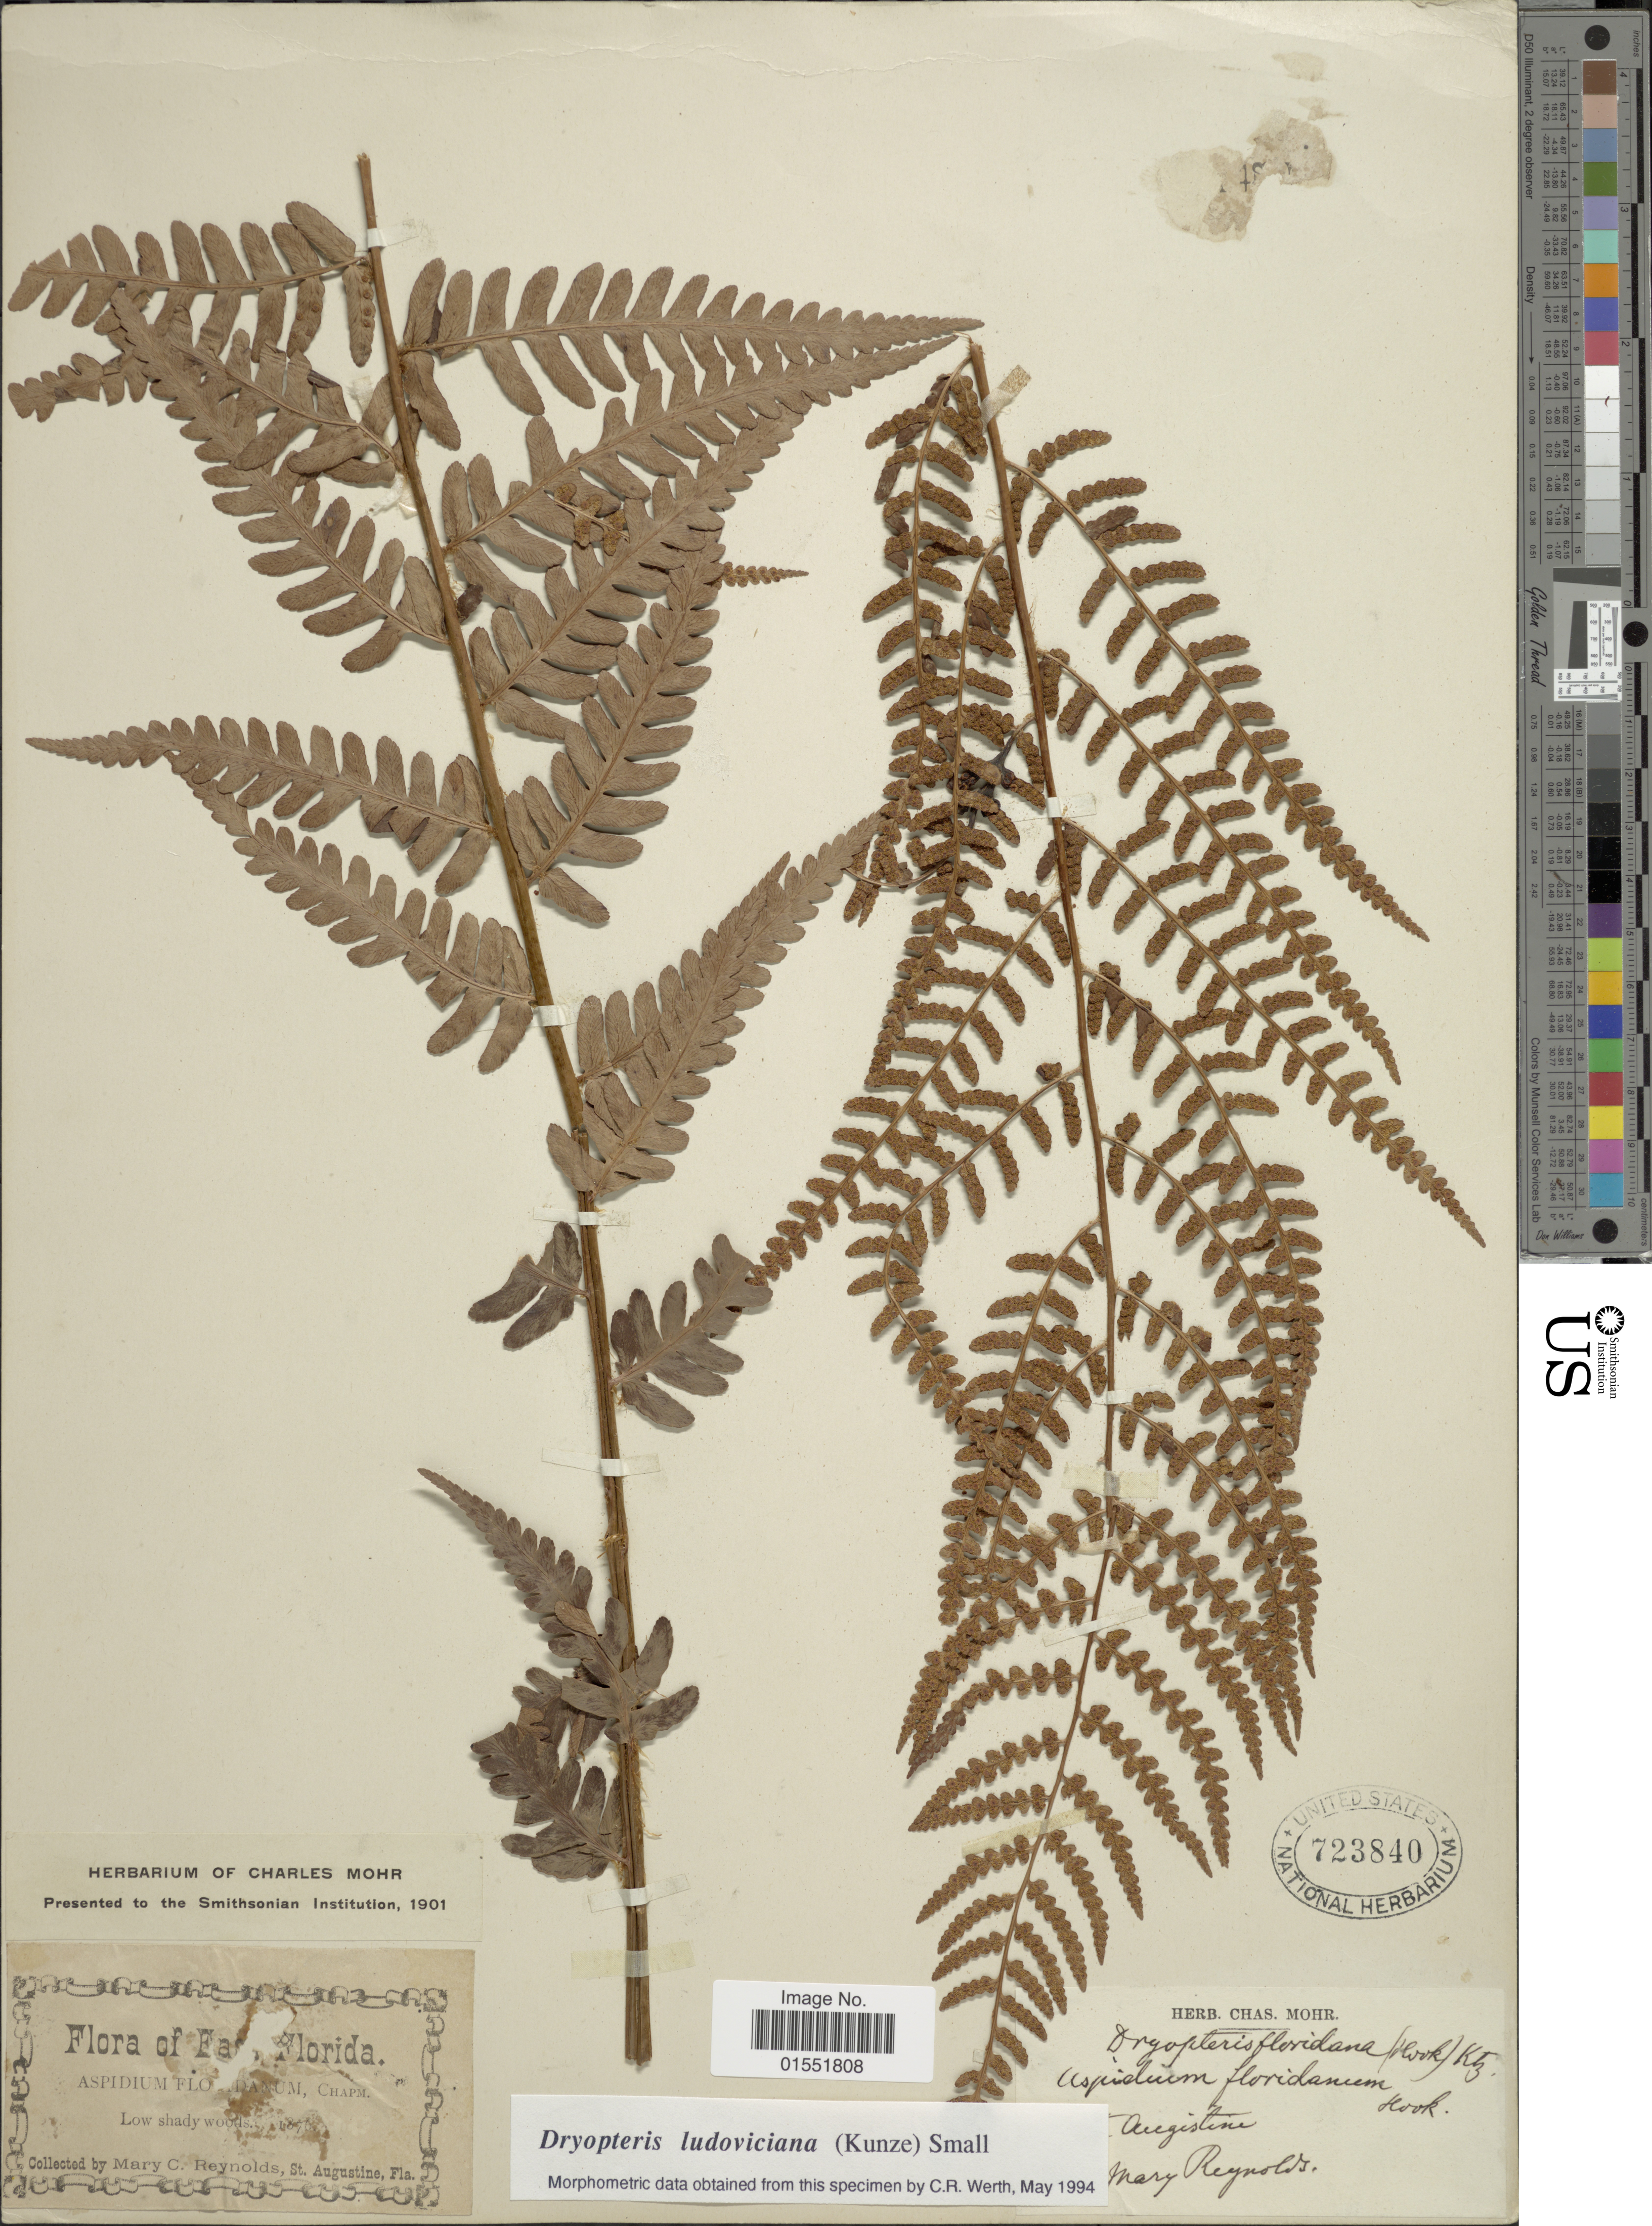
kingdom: Plantae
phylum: Tracheophyta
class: Polypodiopsida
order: Polypodiales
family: Dryopteridaceae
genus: Dryopteris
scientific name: Dryopteris ludoviciana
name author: (Kunze) Small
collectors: M. Reynolds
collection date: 1876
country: United States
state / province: Florida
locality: East Florida. Low shady woods. St. Augustine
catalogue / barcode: US 723840